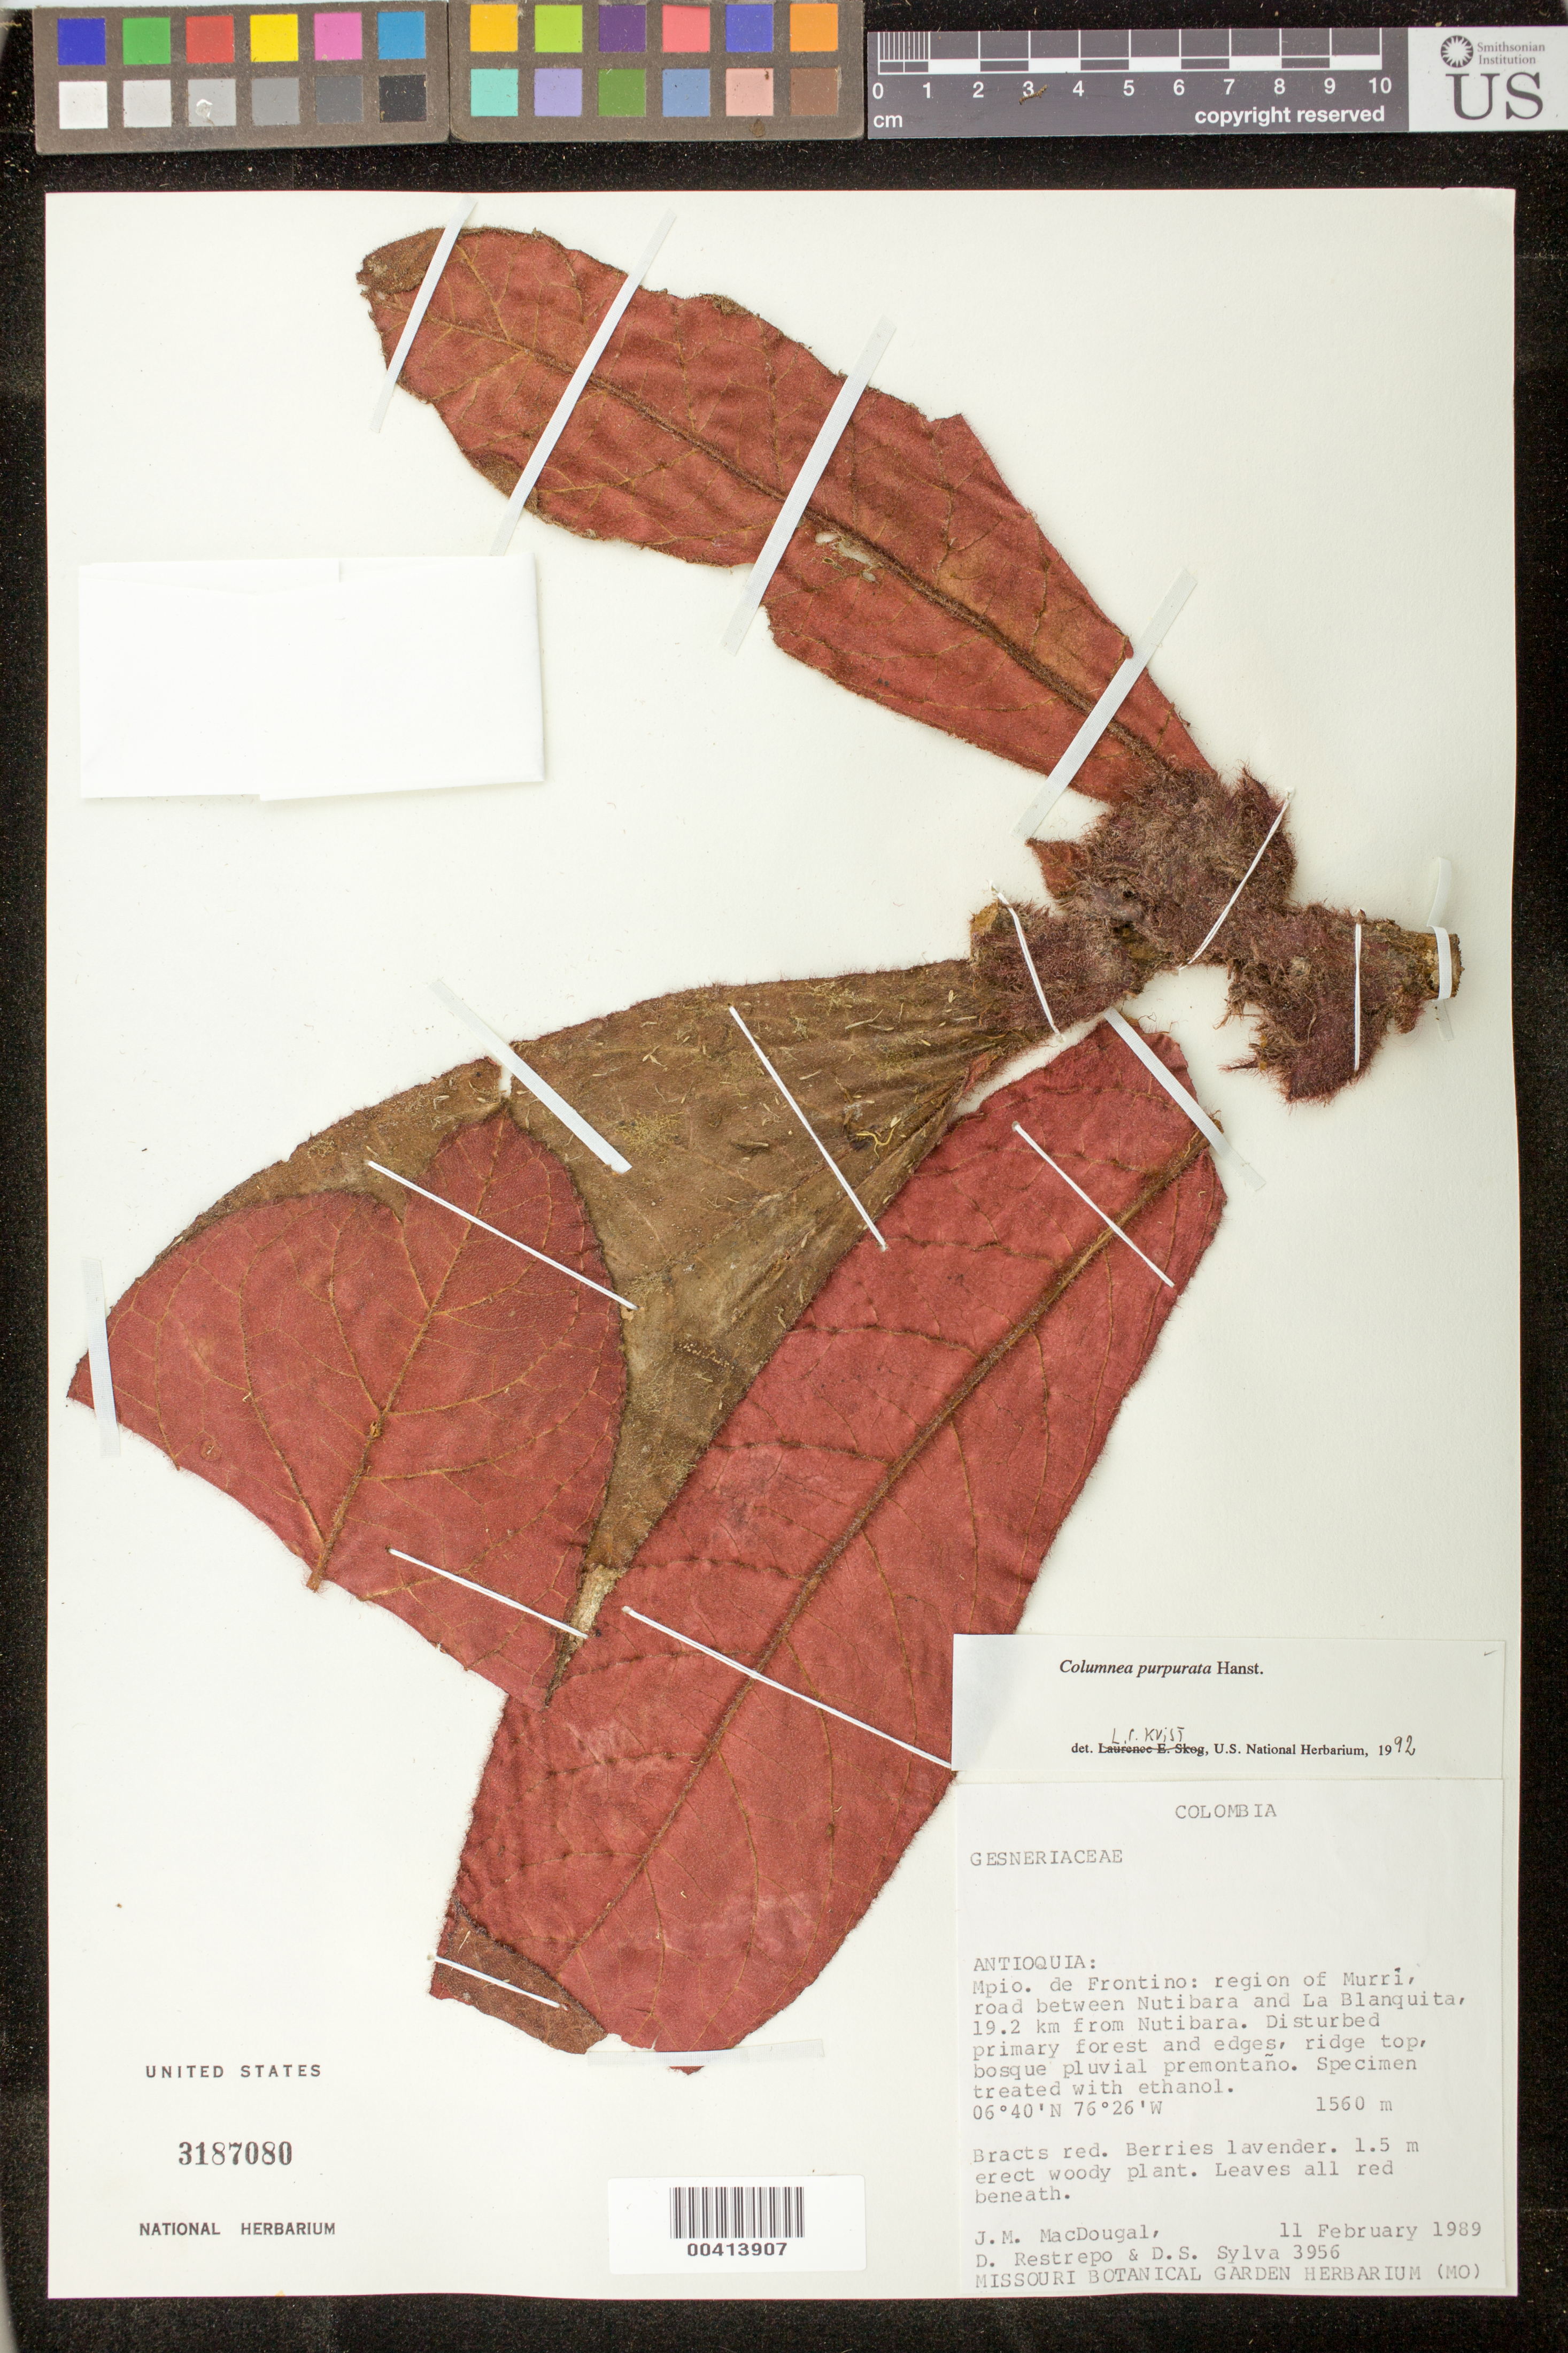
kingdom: Plantae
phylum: Tracheophyta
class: Magnoliopsida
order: Lamiales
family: Gesneriaceae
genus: Columnea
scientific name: Columnea purpurata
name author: Hanst.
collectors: J. M. MacDougal, D. Restrepo & D. Sylva-S.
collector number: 3956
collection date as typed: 11 Feb 1989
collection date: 1989-02-11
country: Colombia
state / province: Antioquia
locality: Mpio. Frontino, Murri Carmen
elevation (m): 1560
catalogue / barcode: US 3187080